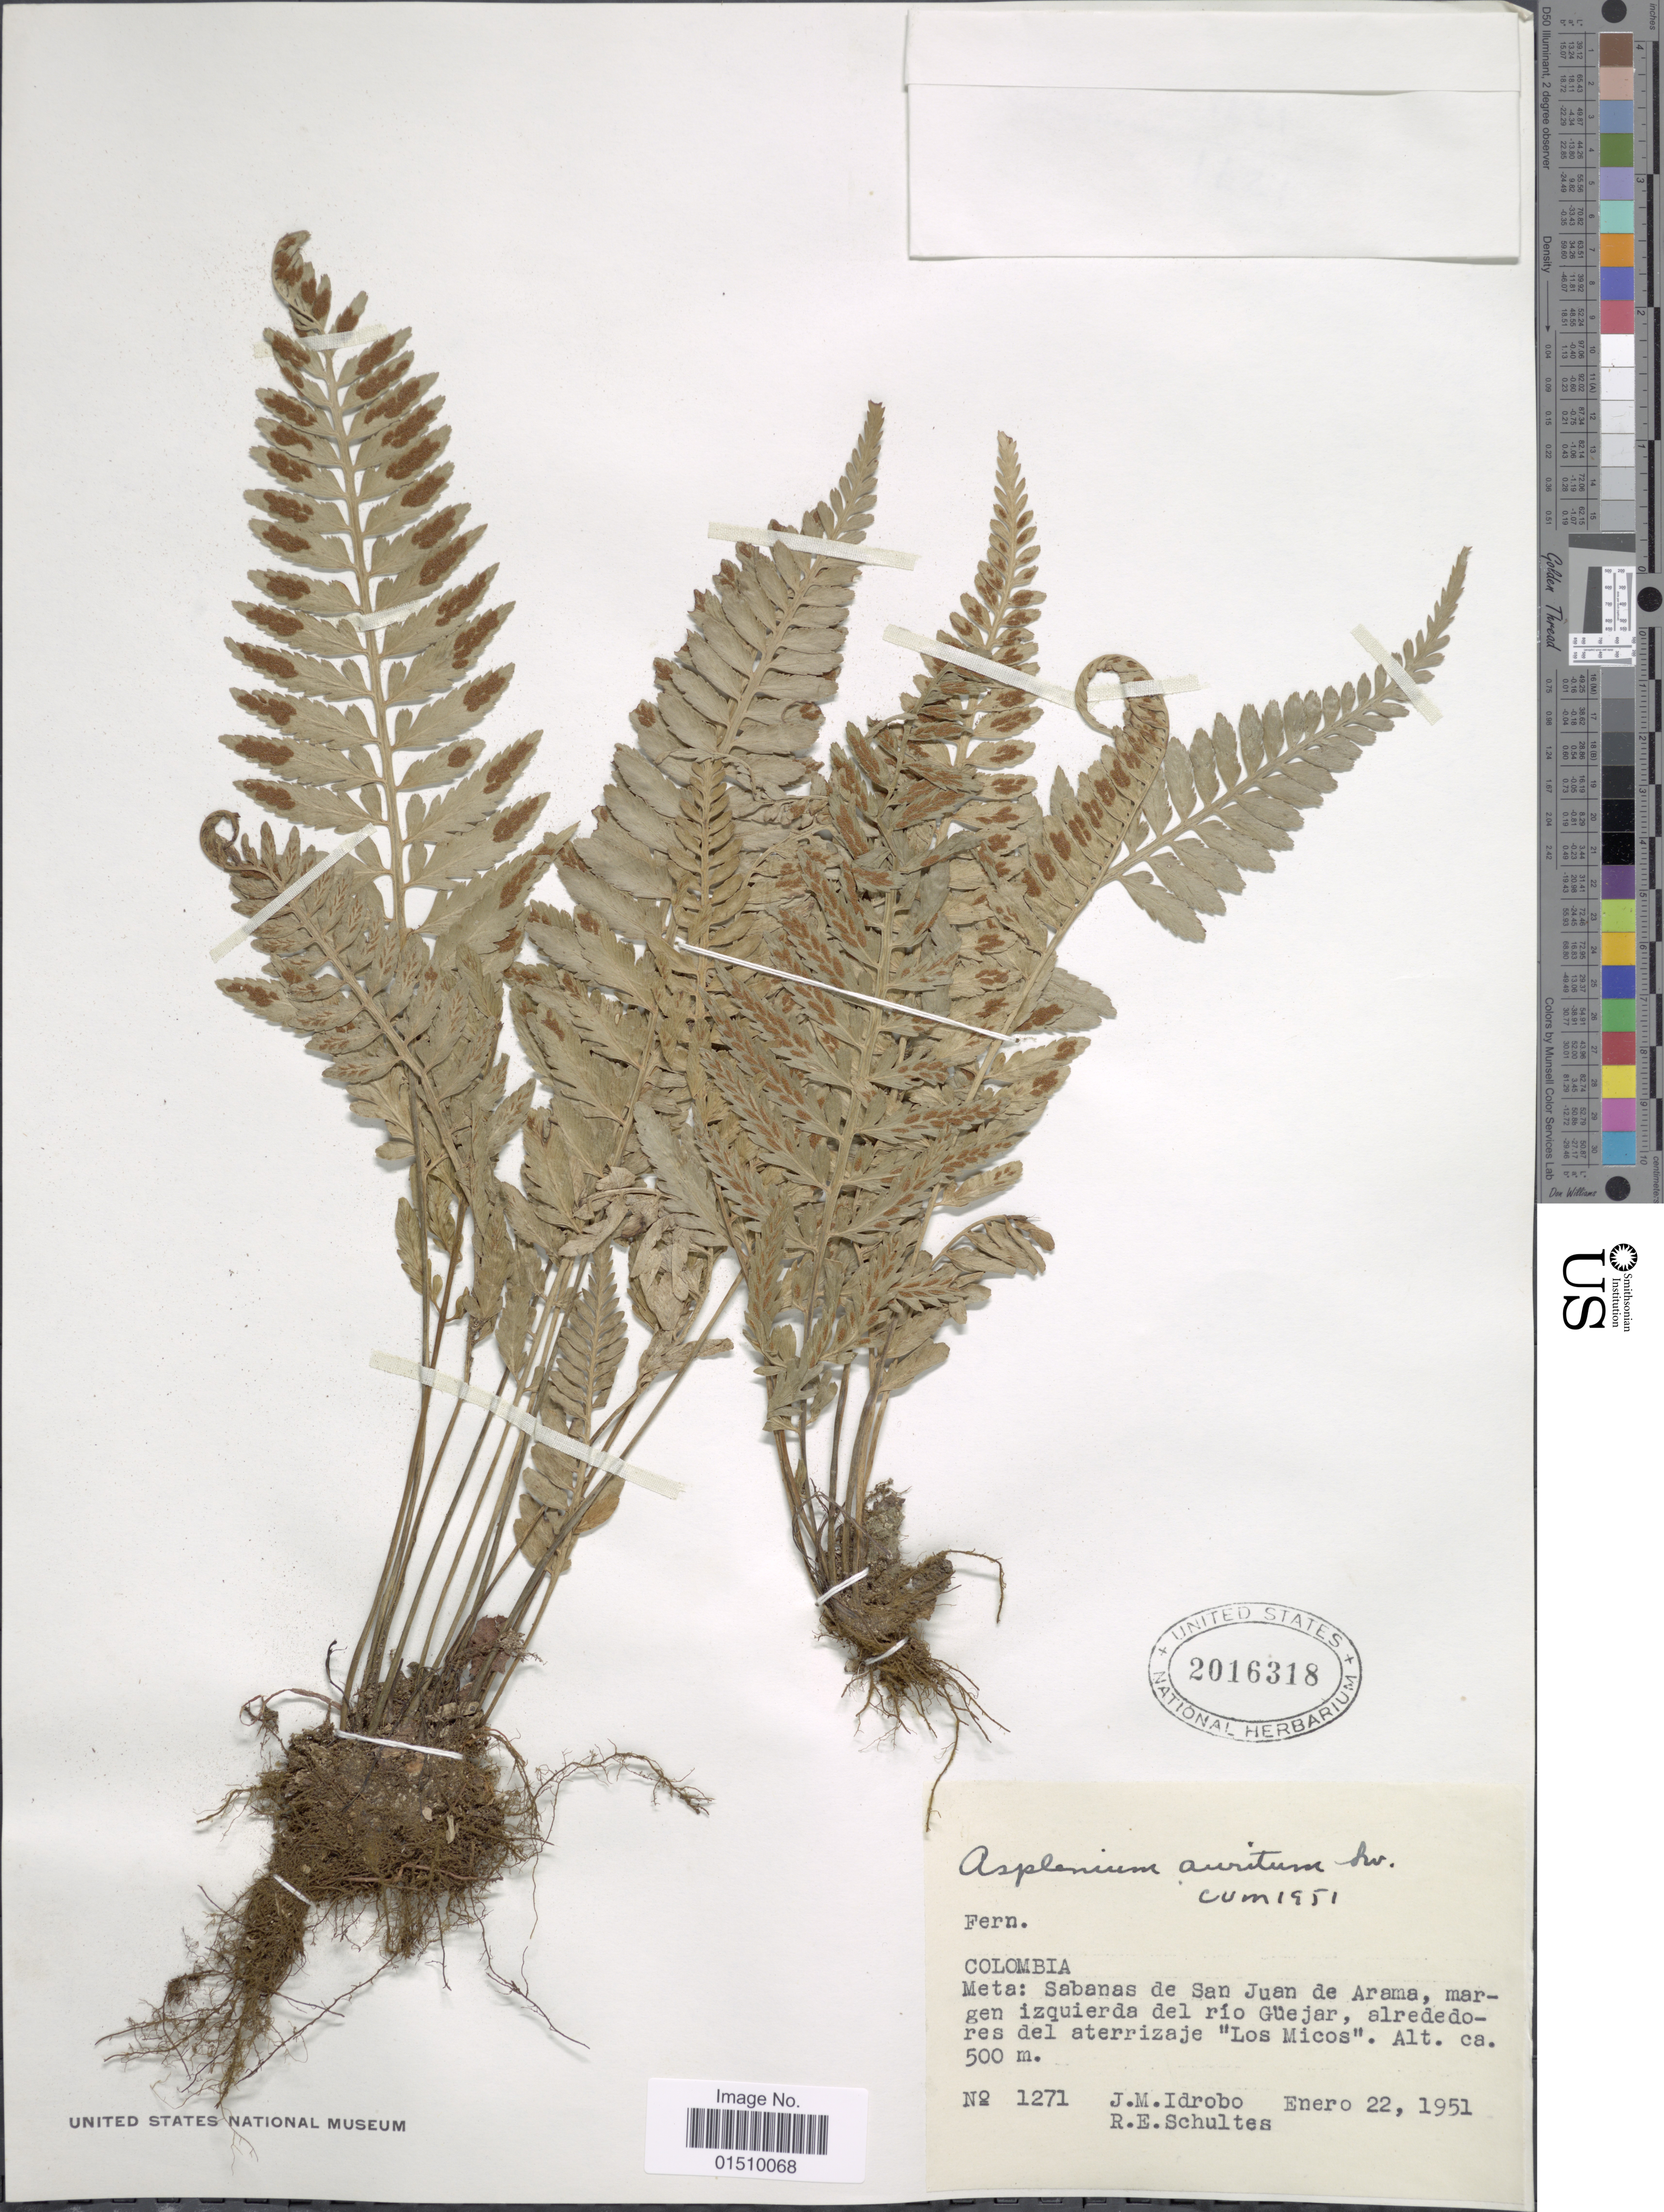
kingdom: Plantae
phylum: Tracheophyta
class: Polypodiopsida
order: Polypodiales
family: Aspleniaceae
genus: Asplenium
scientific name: Asplenium auritum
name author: Sw.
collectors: J. M. Idrobo & R. E. Schultes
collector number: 1271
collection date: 1951-01-22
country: Colombia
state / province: Meta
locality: Colombia, Sabanas de San Juan de Arama, margen izquierda del rio Güejar, alrededores del aterrizaje "Los Micos".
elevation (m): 500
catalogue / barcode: US 2016318